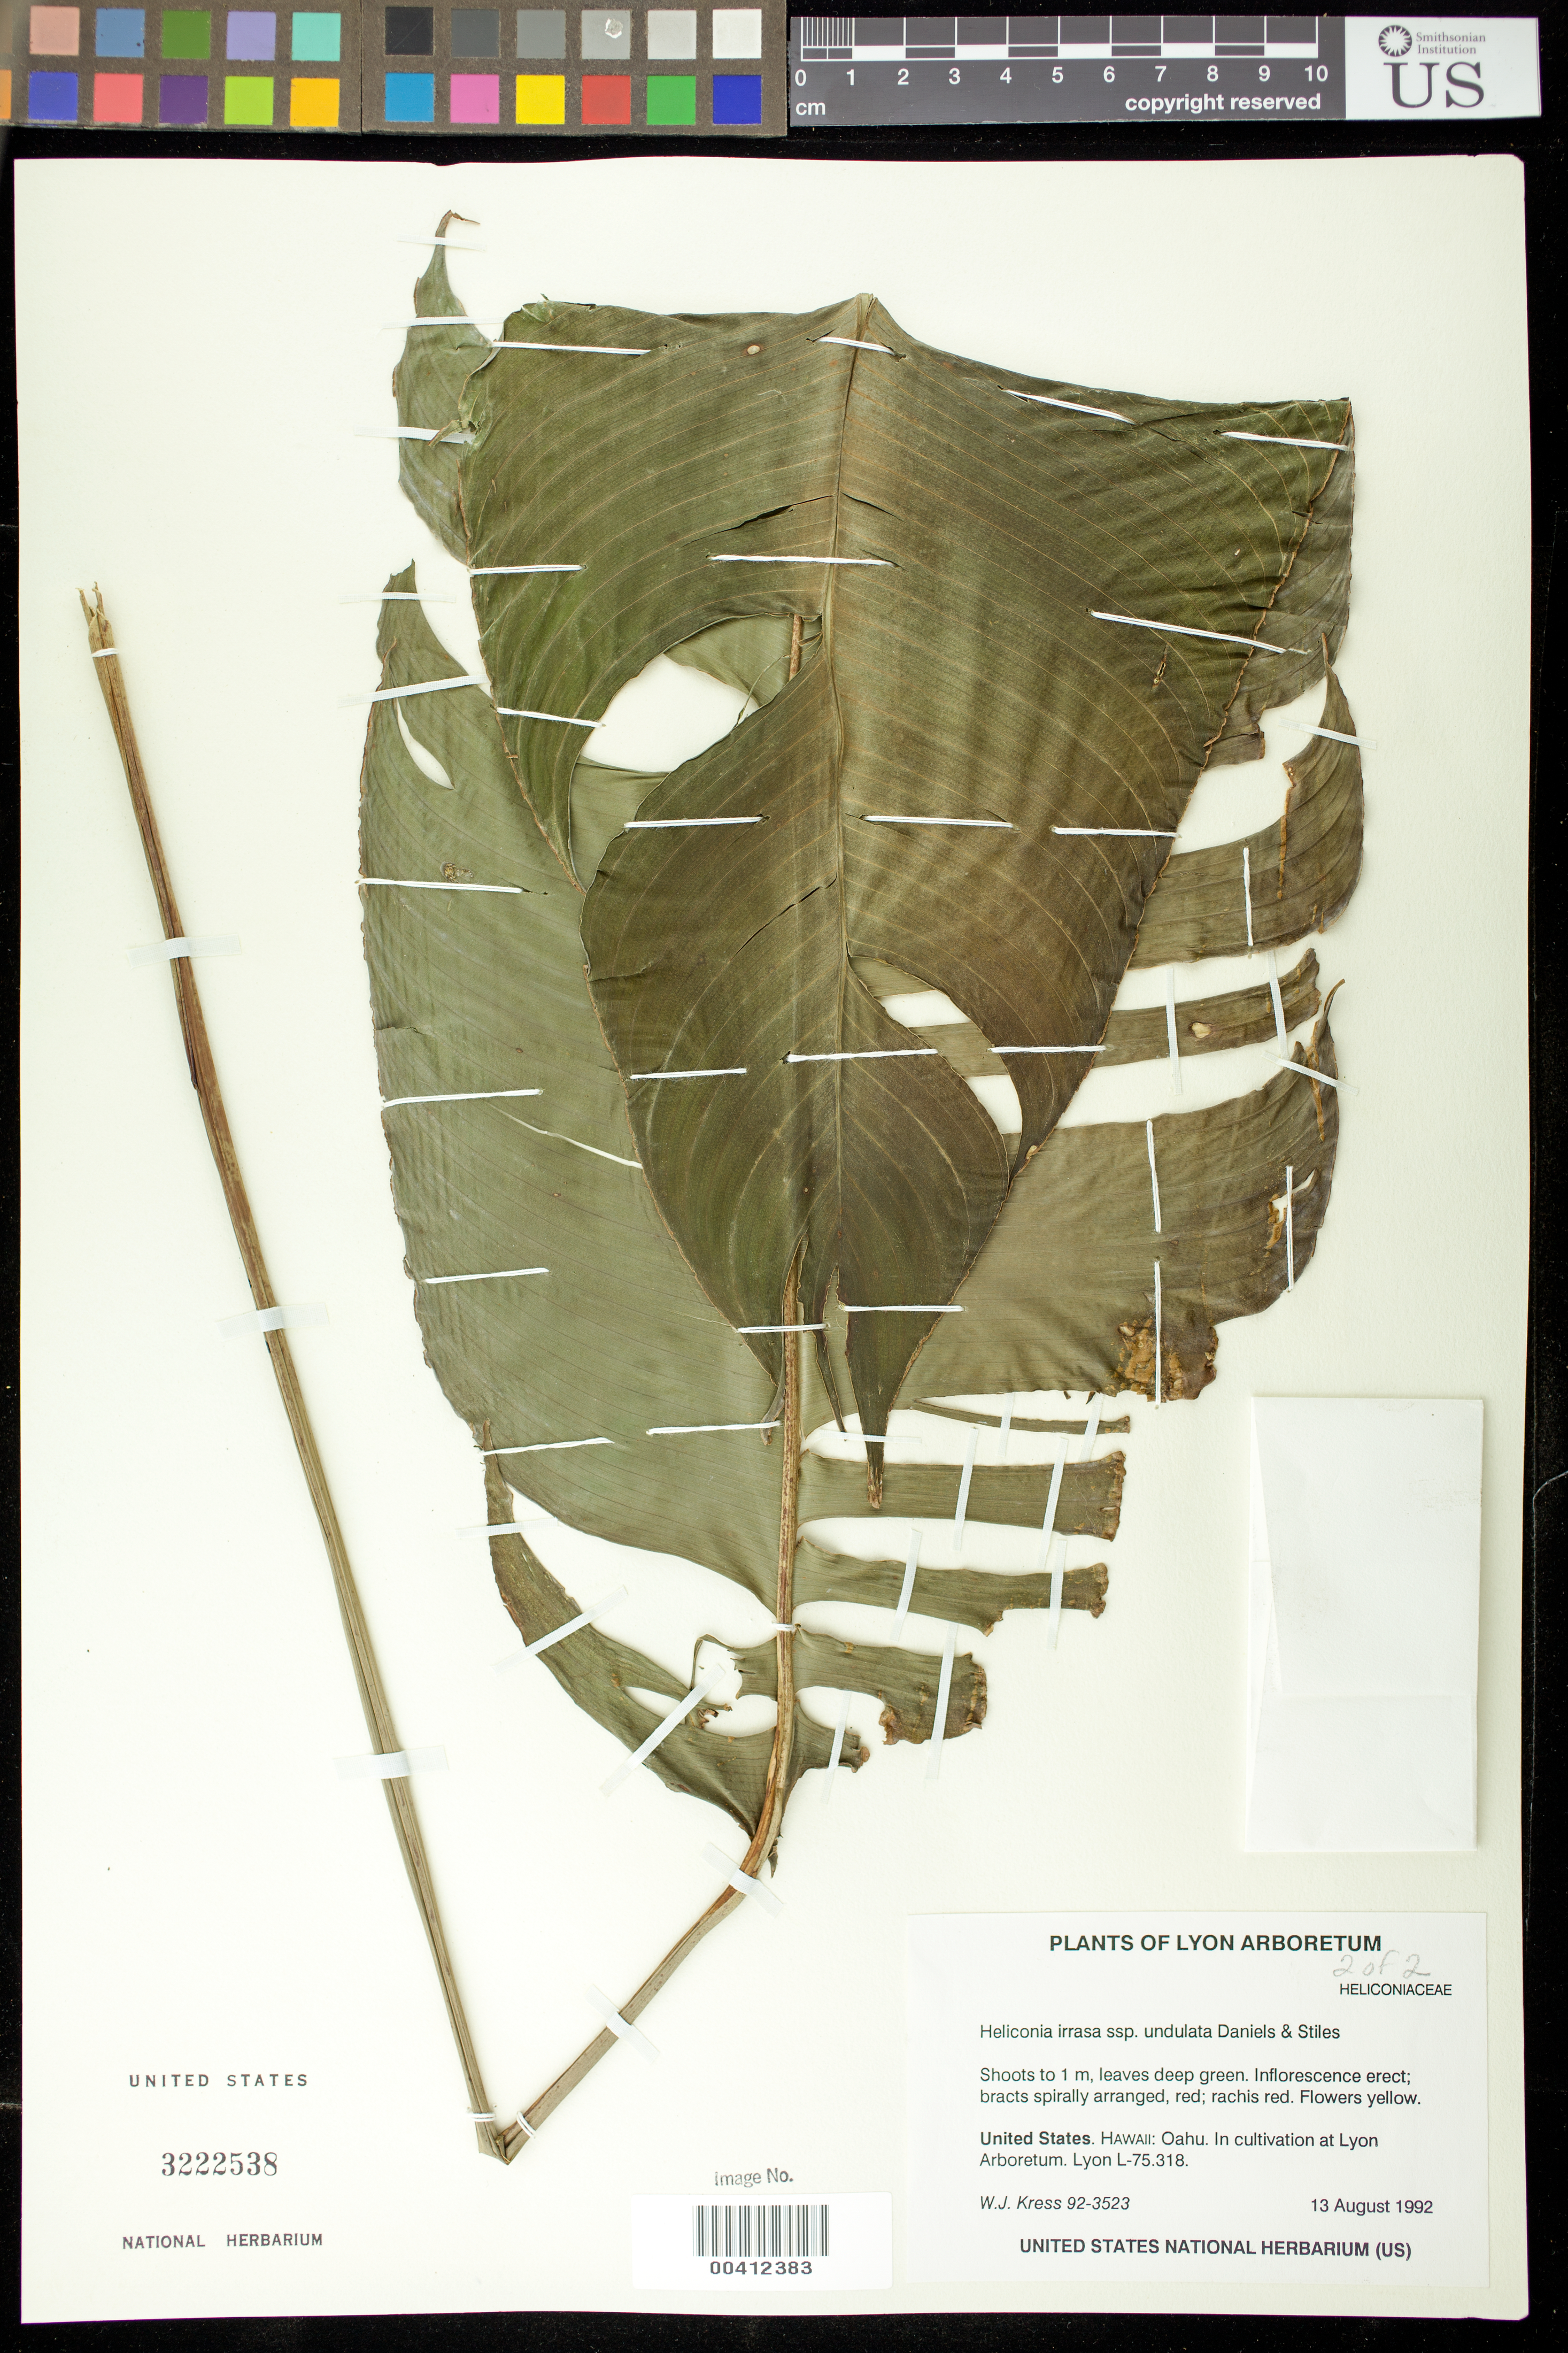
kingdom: Plantae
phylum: Tracheophyta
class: Liliopsida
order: Zingiberales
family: Heliconiaceae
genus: Heliconia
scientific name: Heliconia irrasa subsp. undulata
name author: G.S. Daniels & F.G. Stiles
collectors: W. J. Kress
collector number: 92-3523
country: United States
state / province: Hawaii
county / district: Honolulu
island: Oahu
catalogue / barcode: US 3222538